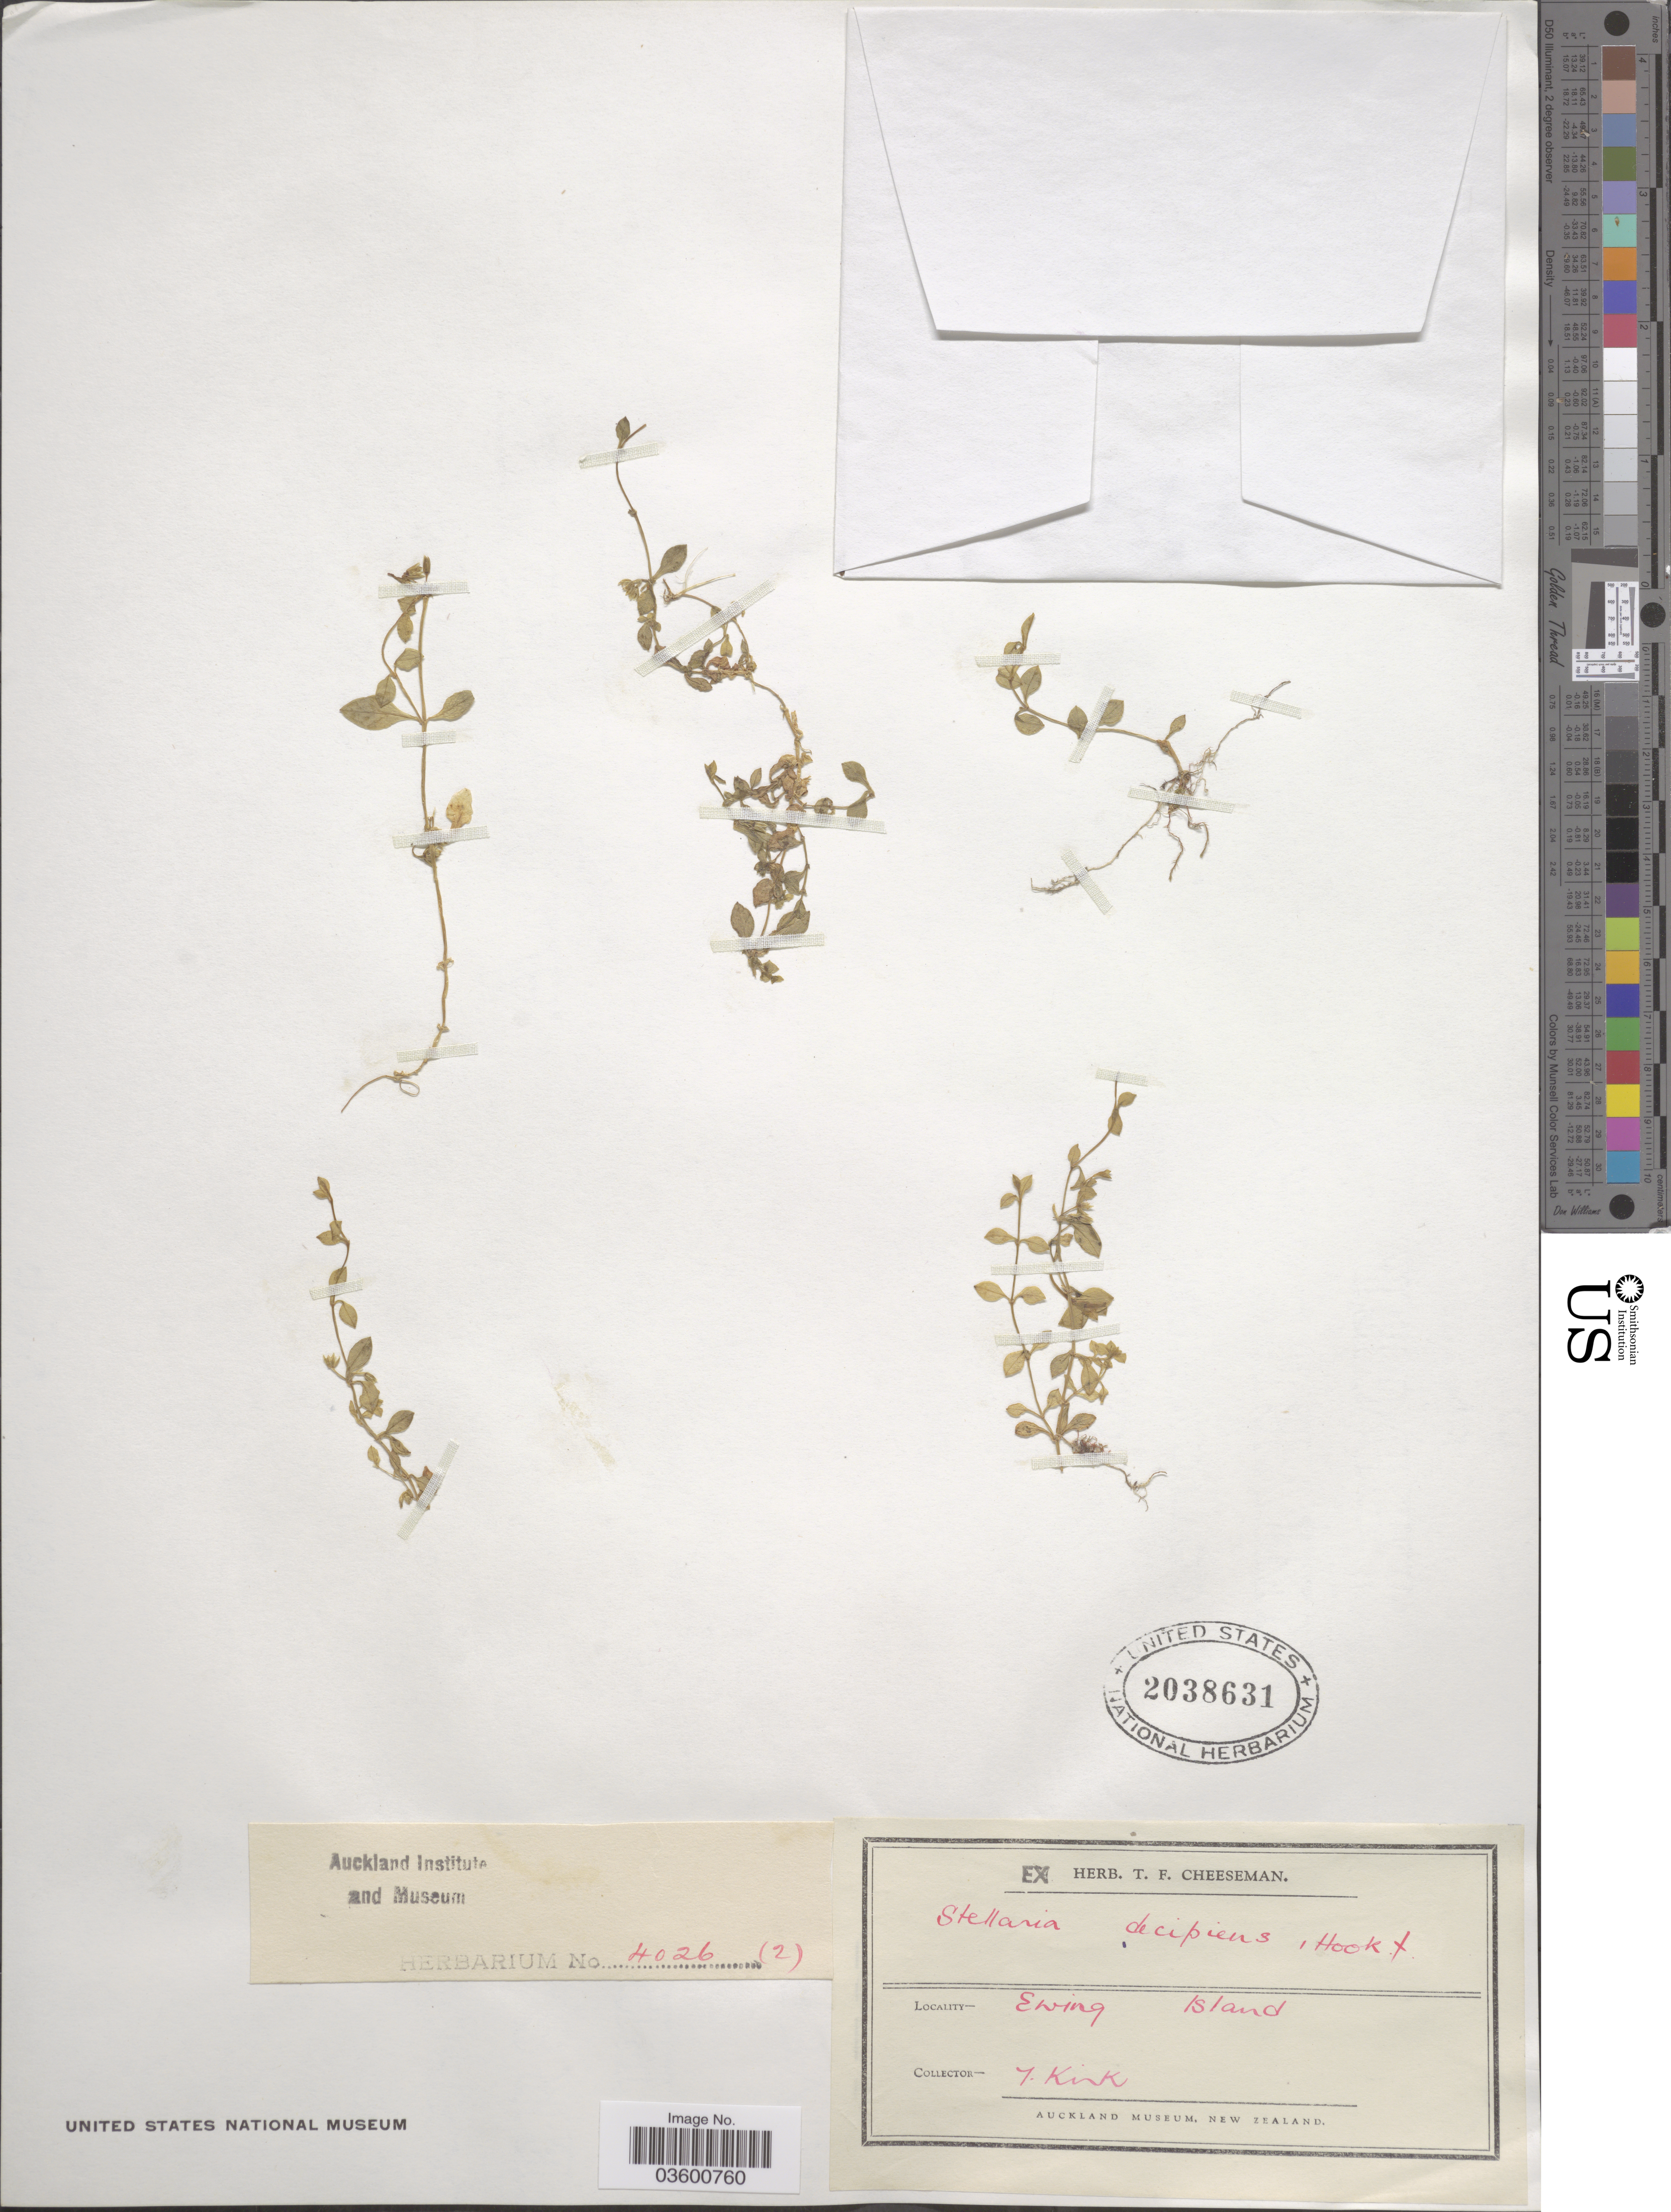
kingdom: Plantae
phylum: Tracheophyta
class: Magnoliopsida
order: Caryophyllales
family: Caryophyllaceae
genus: Stellaria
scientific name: Stellaria decipiens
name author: Hook. f.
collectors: J. Kirk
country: New Zealand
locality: Ewing Island.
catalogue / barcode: US 2038631